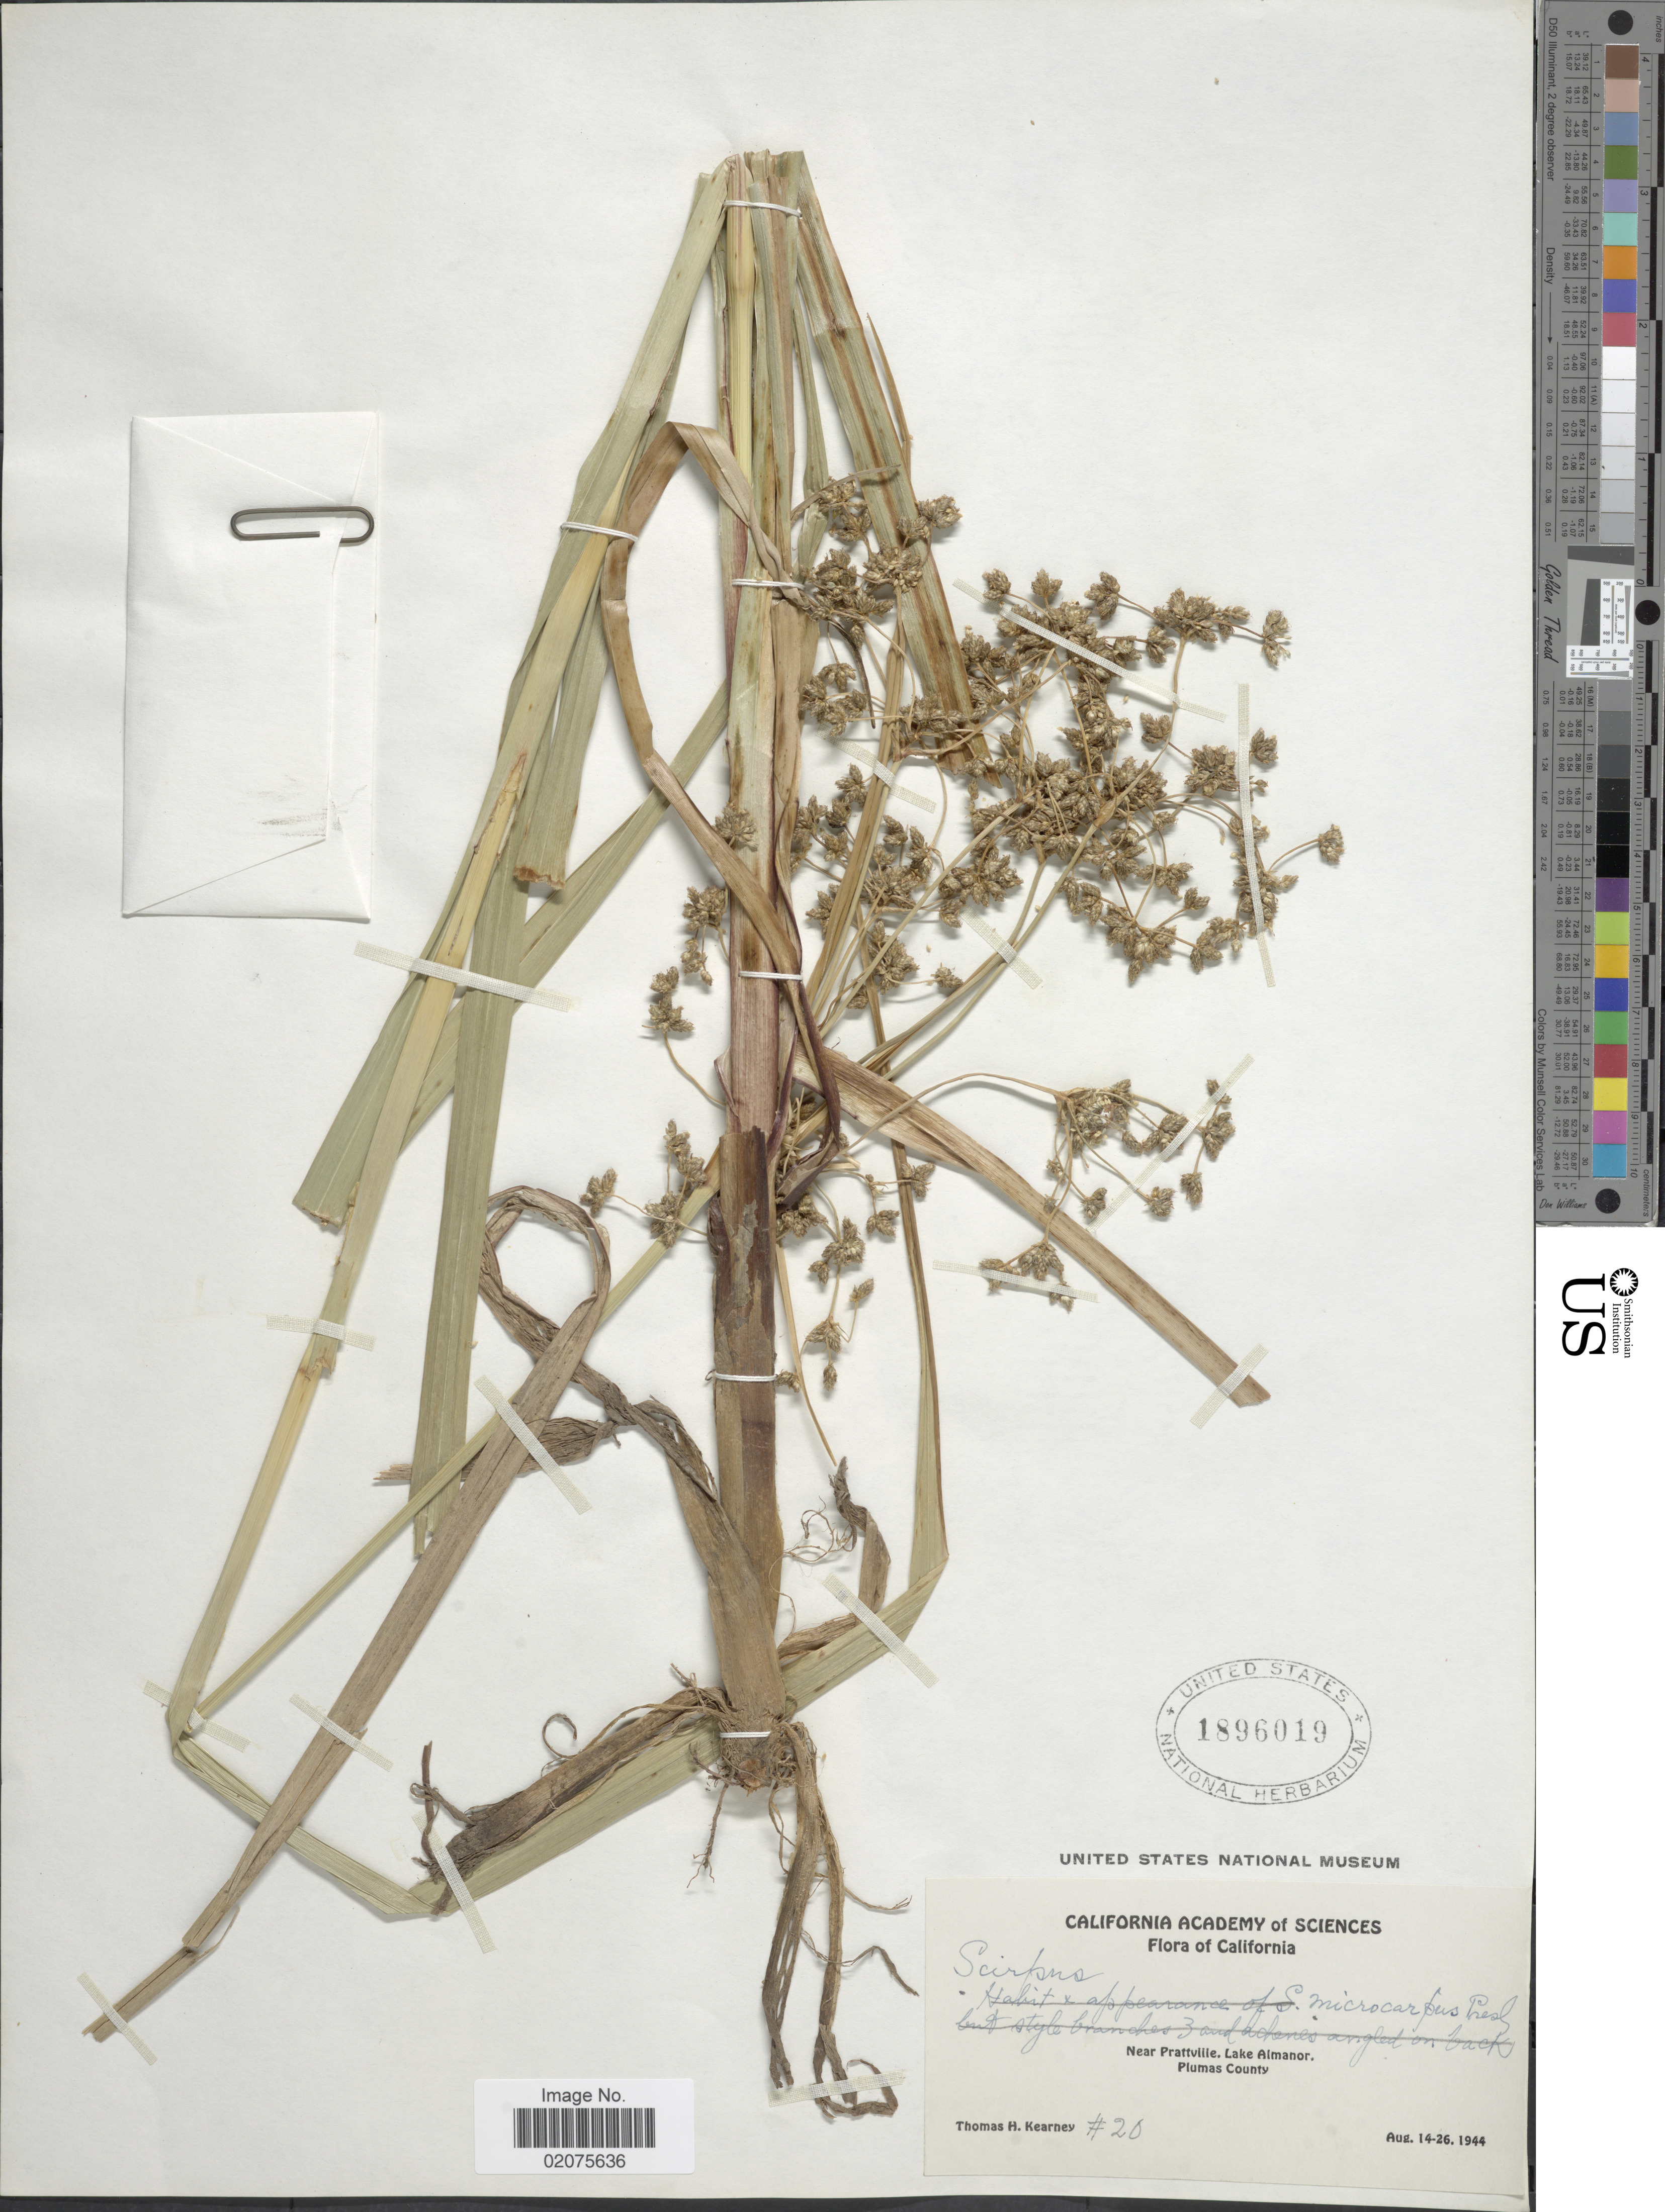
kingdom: Plantae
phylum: Tracheophyta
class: Liliopsida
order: Poales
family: Cyperaceae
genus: Scirpus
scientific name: Scirpus microcarpus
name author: J. Presl & C. Presl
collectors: T. H. Kearney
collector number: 20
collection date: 1944-08-15/1944-08-26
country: United States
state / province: California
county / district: Plumas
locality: Near Prattville, Lake Almanor, Plumas County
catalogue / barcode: US 1896019